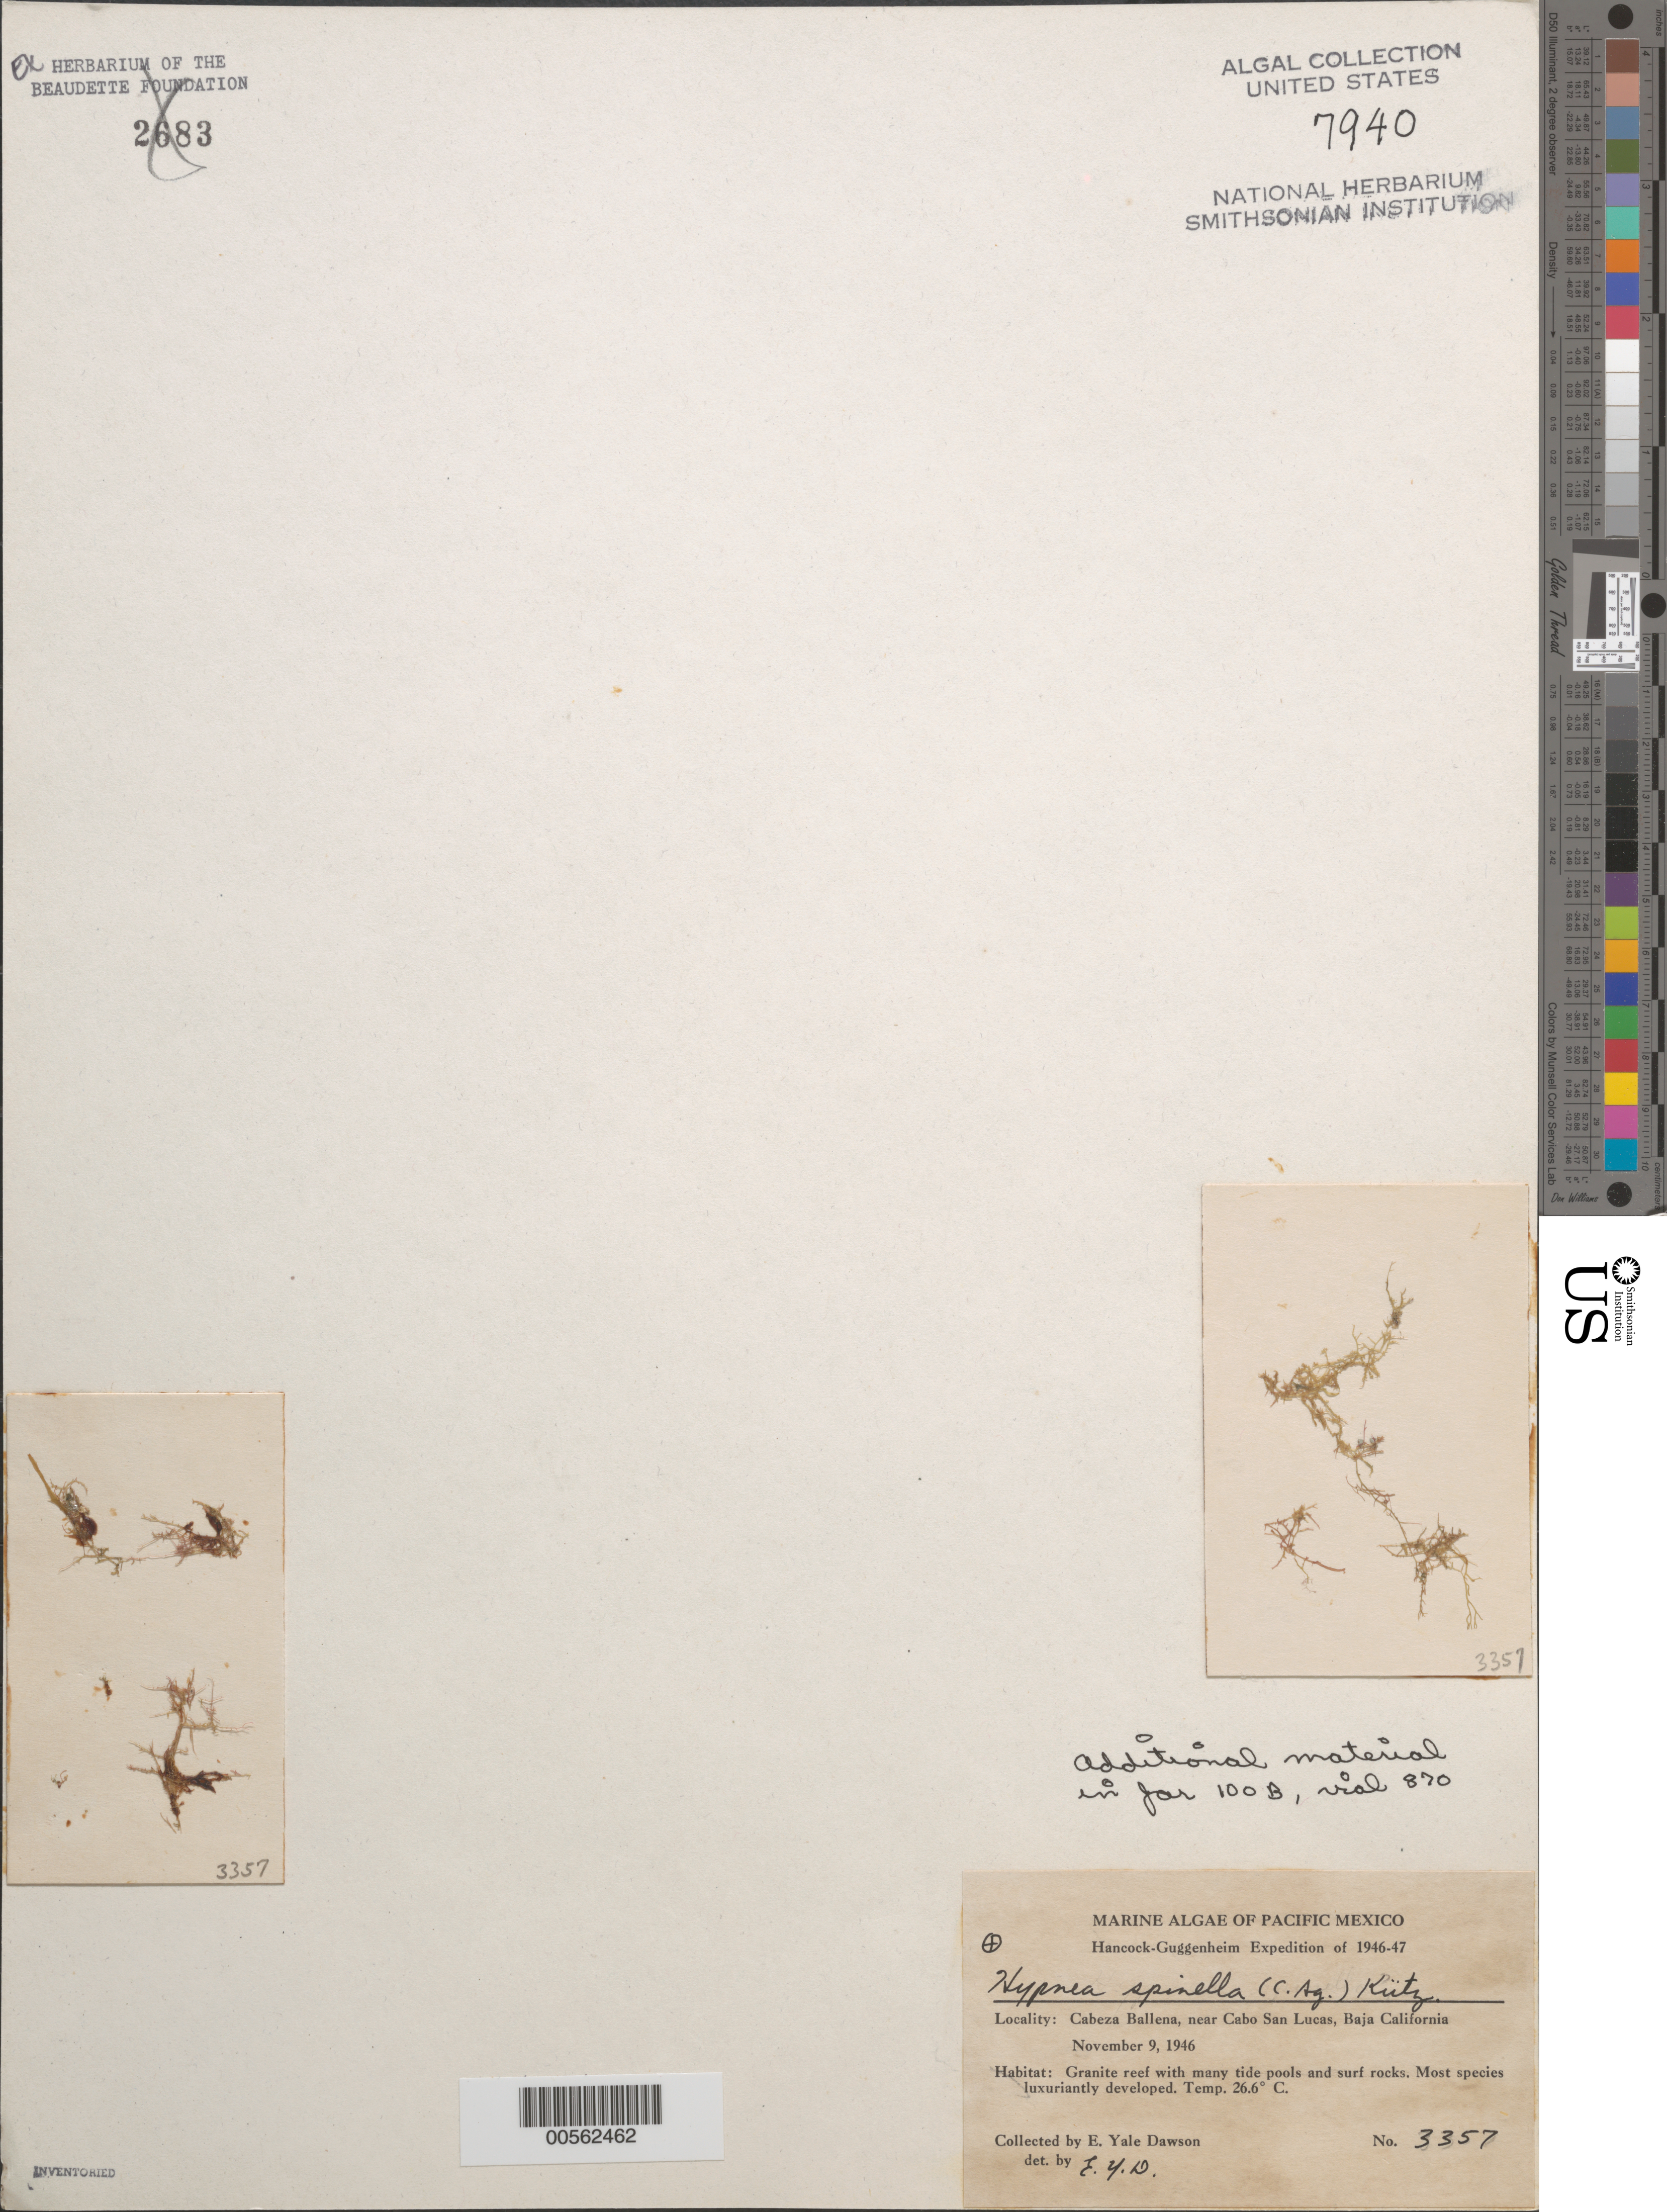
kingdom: Plantae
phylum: Rhodophyta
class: Florideophyceae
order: Gigartinales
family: Cystocloniaceae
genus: Hypnea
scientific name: Hypnea spinella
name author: (C. Agardh) Kütz.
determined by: Dawson, E. Y.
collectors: E. Y. Dawson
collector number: EYD 3357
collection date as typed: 09 Nov 1946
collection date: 1946-11-09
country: Mexico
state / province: Baja California Sur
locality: Cabeza Ballena, near Cabo San Lucas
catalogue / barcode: US 7940